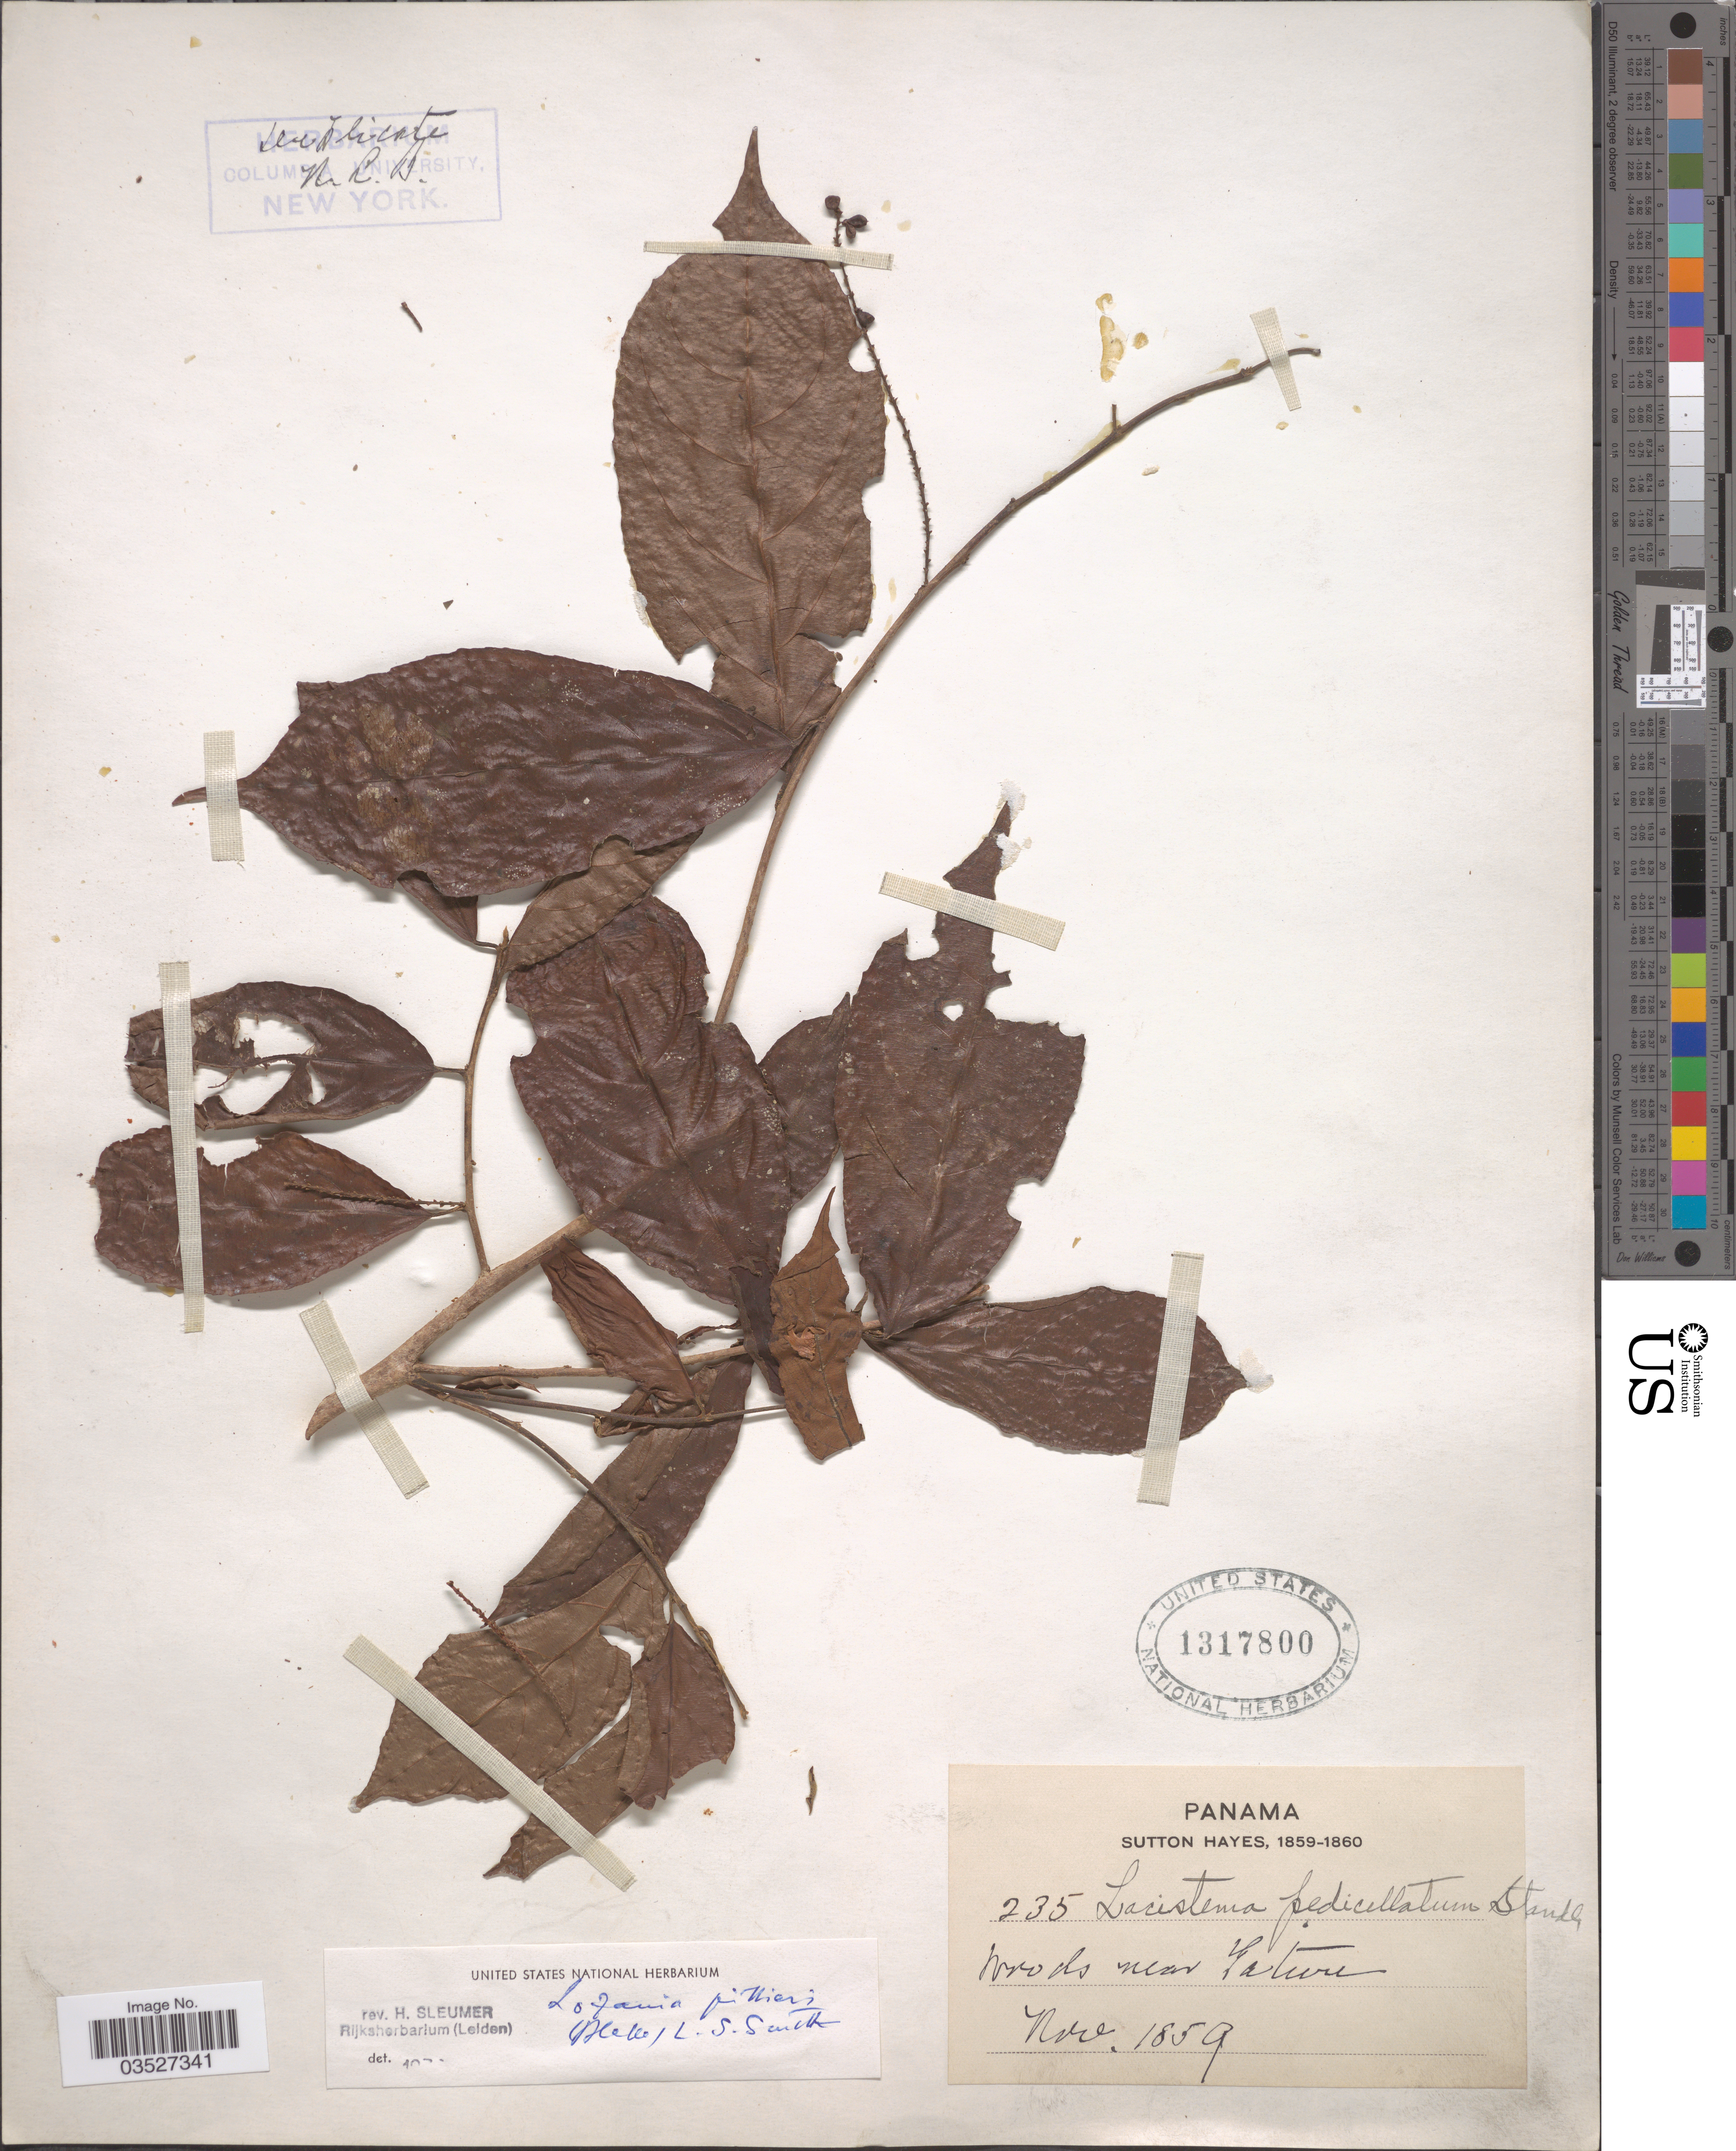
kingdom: Plantae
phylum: Tracheophyta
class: Magnoliopsida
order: Malpighiales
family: Lacistemataceae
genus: Lozania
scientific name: Lozania pittieri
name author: (Blake) L.B. Sm.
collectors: S. Hayes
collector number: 235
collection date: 1859-11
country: Panama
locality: Woods near Gatun.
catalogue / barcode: US 1317800